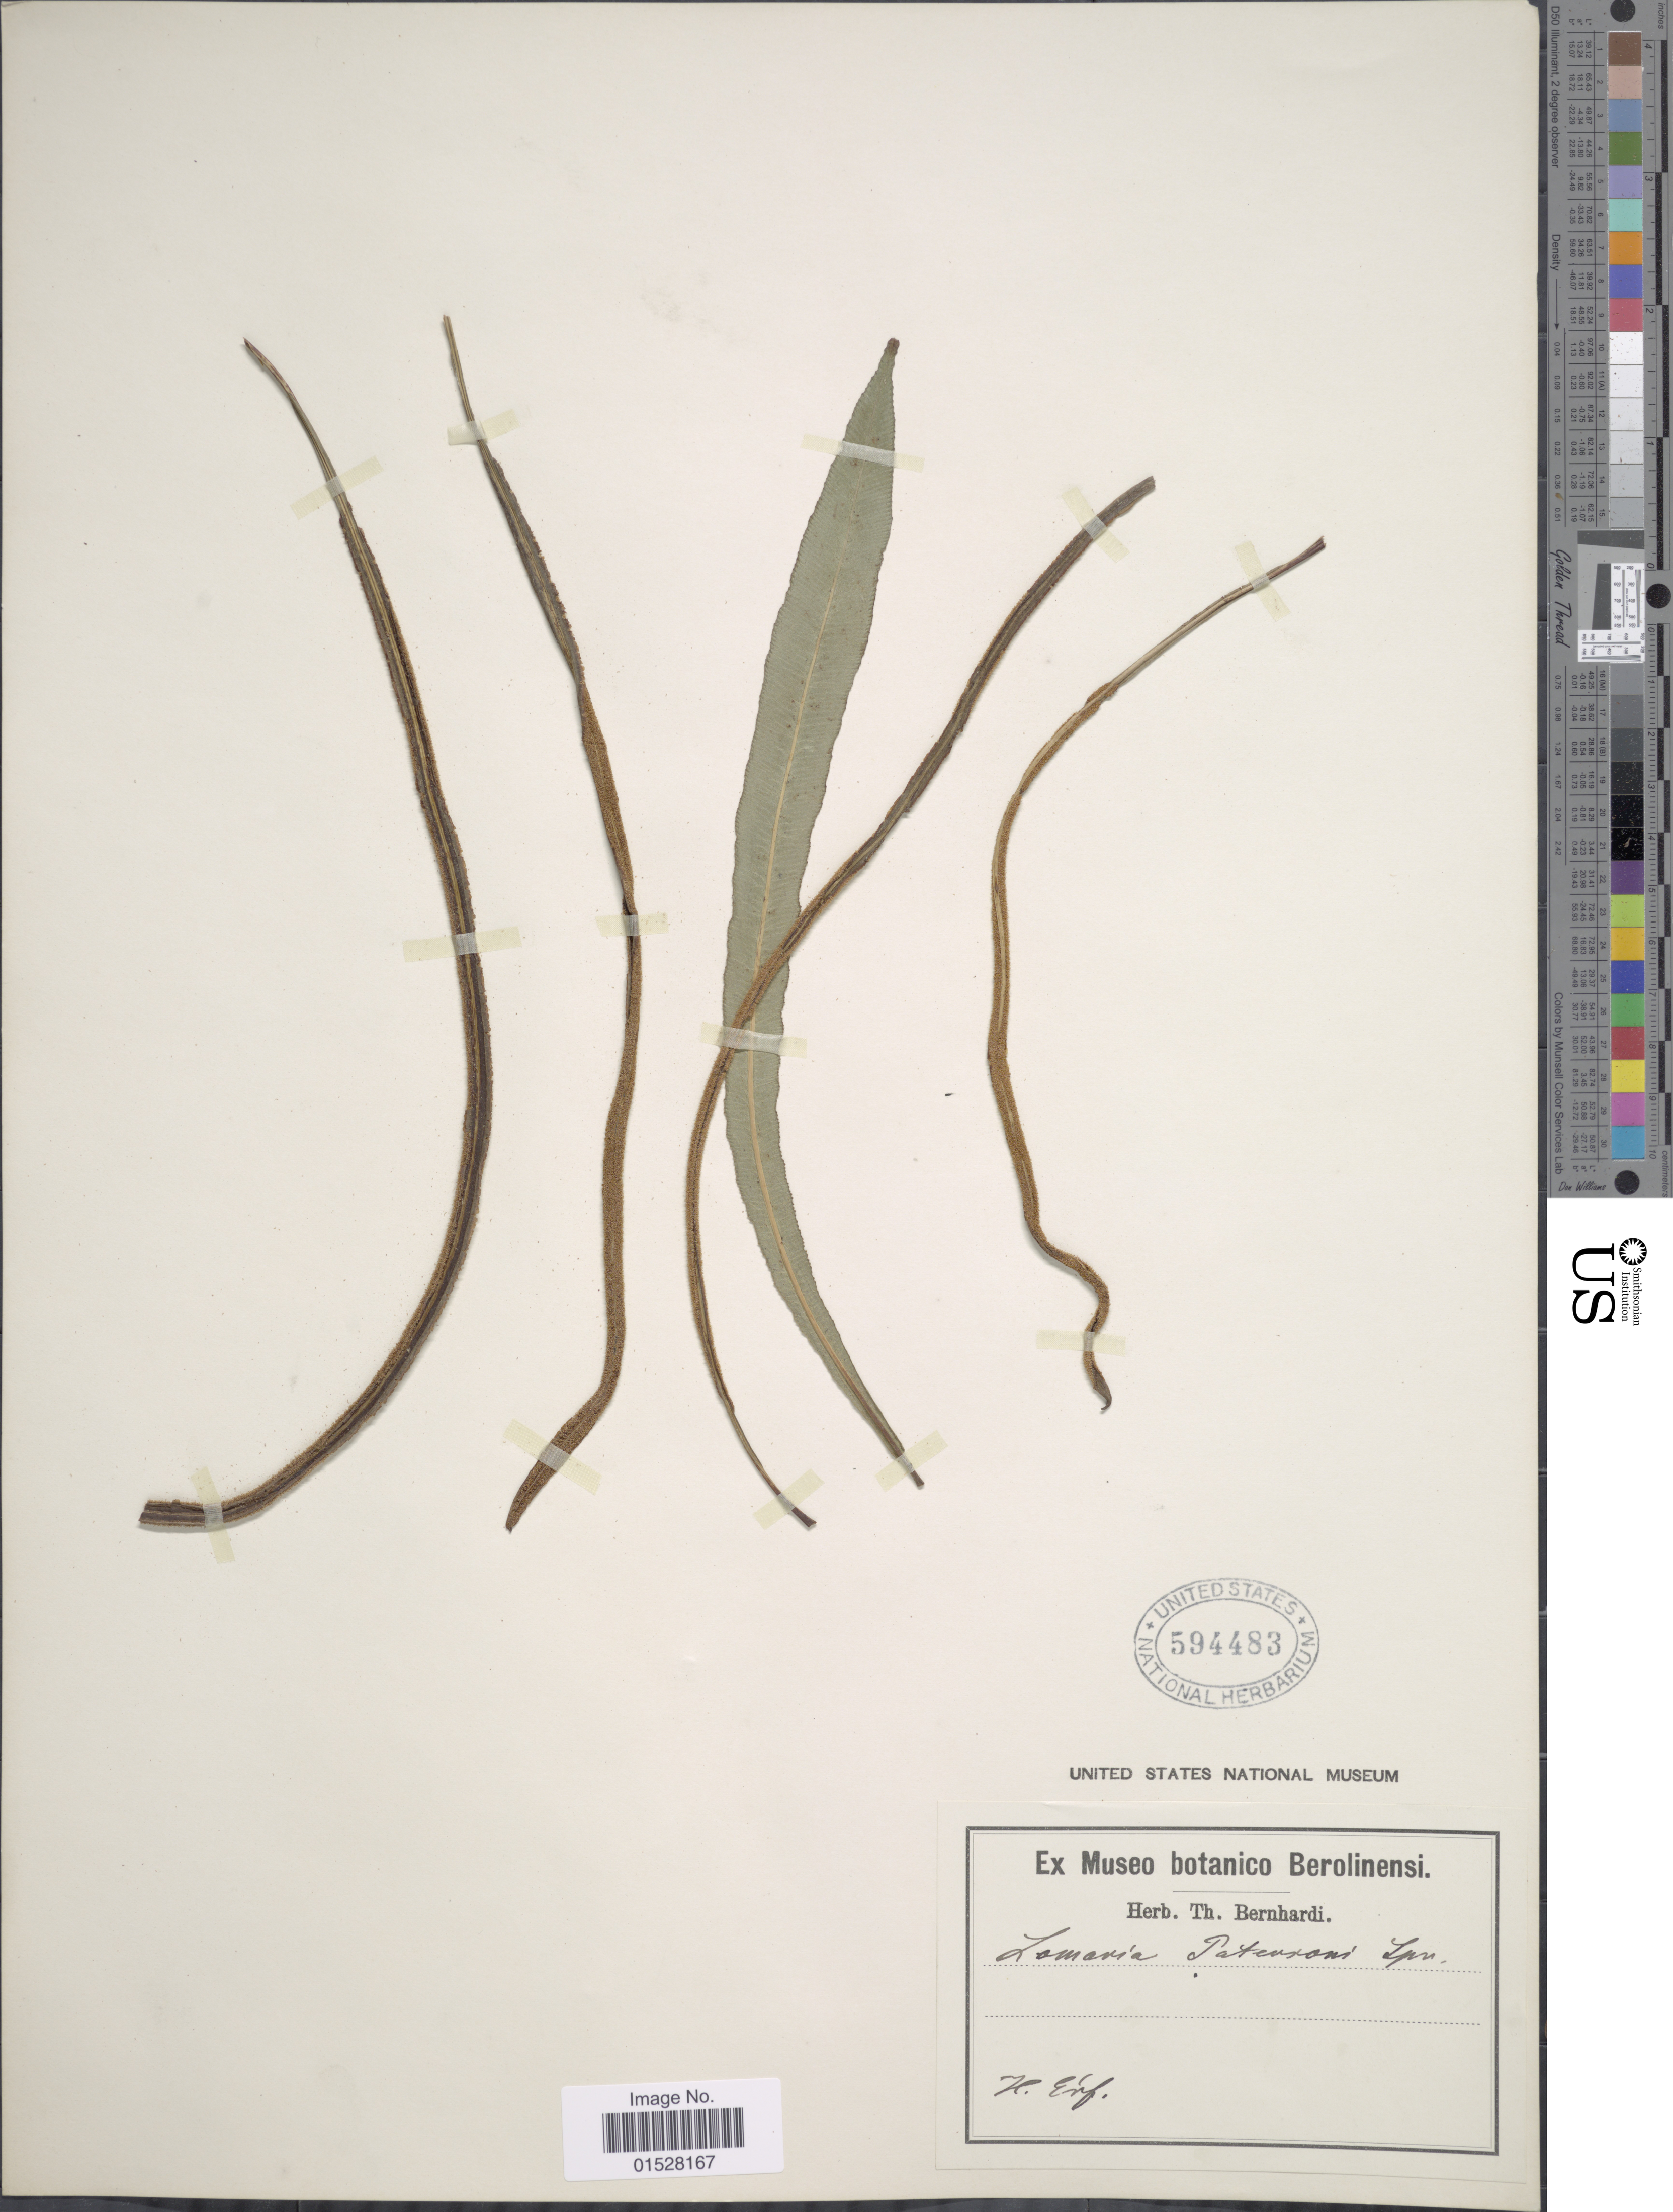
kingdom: Plantae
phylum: Tracheophyta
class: Polypodiopsida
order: Polypodiales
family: Blechnaceae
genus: Blechnum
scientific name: Blechnum patersonii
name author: (R. Br.) Mett.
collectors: ex herb. Bernhardi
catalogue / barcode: US 594483